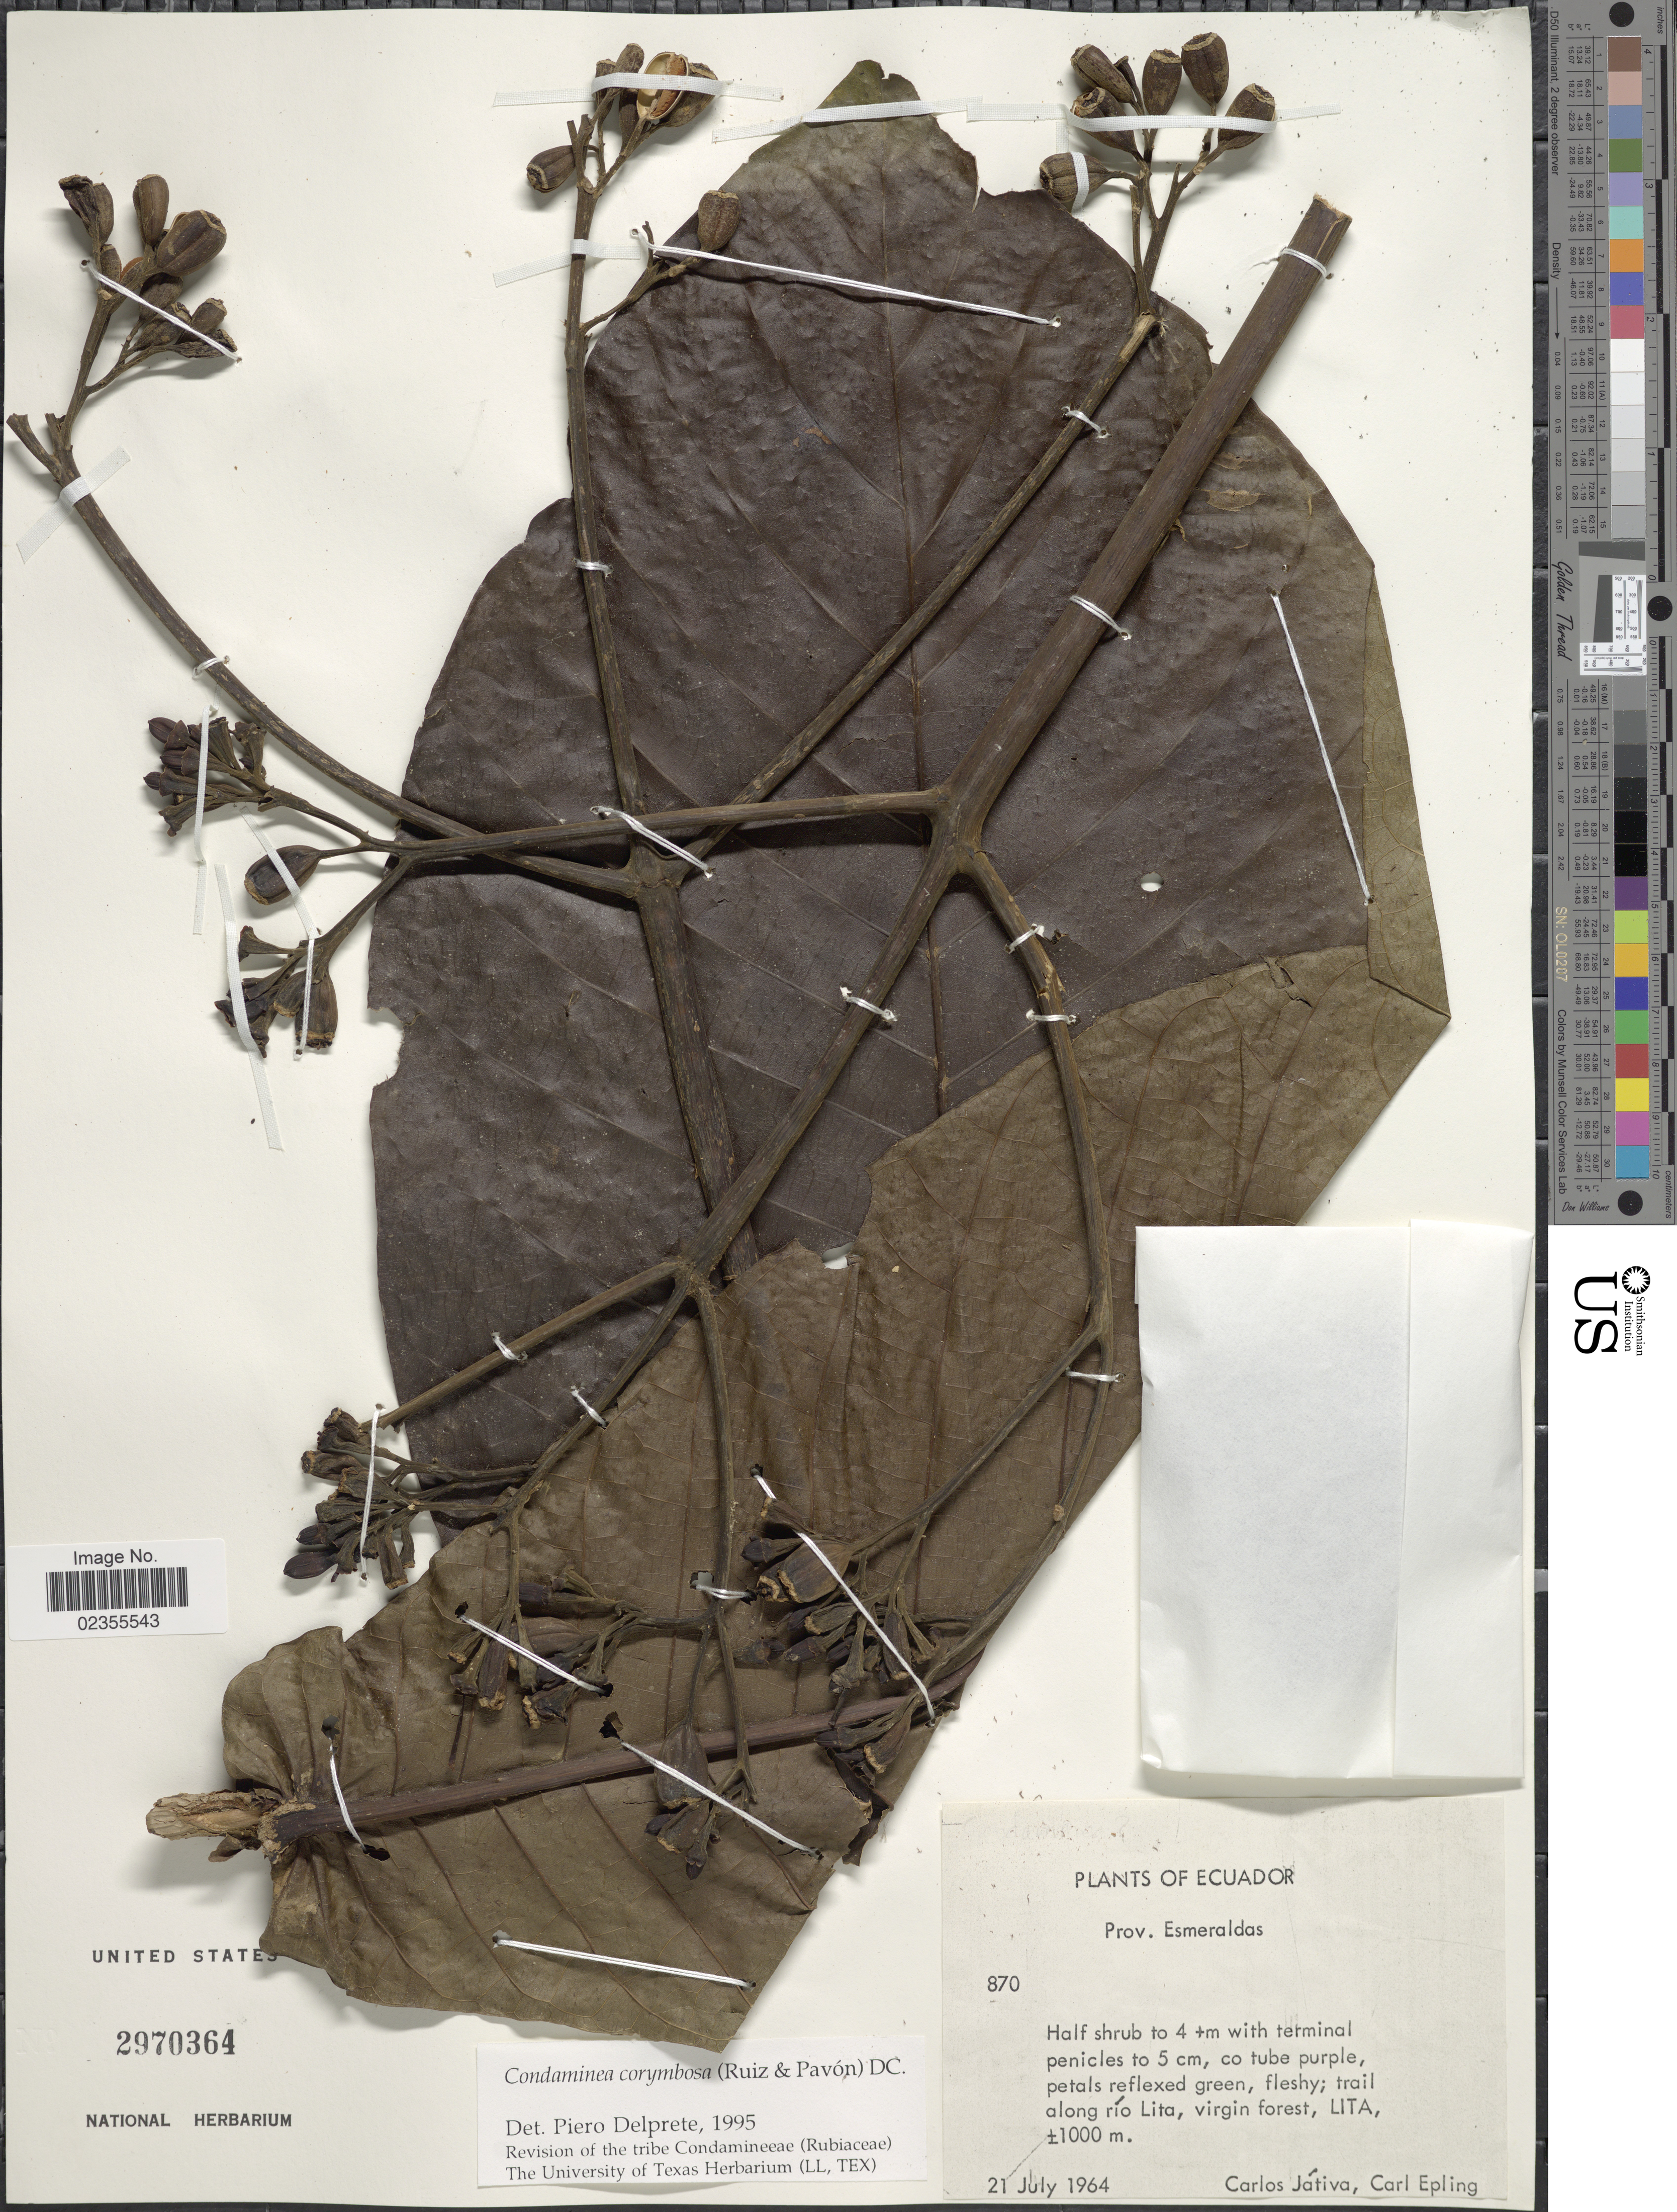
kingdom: Plantae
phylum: Tracheophyta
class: Magnoliopsida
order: Gentianales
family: Rubiaceae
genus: Condaminea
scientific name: Condaminea corymbosa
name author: (Ruiz & Pav.) DC.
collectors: C. D. Játiva & C. C. Epling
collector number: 870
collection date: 1964-07-21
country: Ecuador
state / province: Esmeraldas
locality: Along rio Lita, virgin forest, LITA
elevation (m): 1000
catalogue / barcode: US 2970364